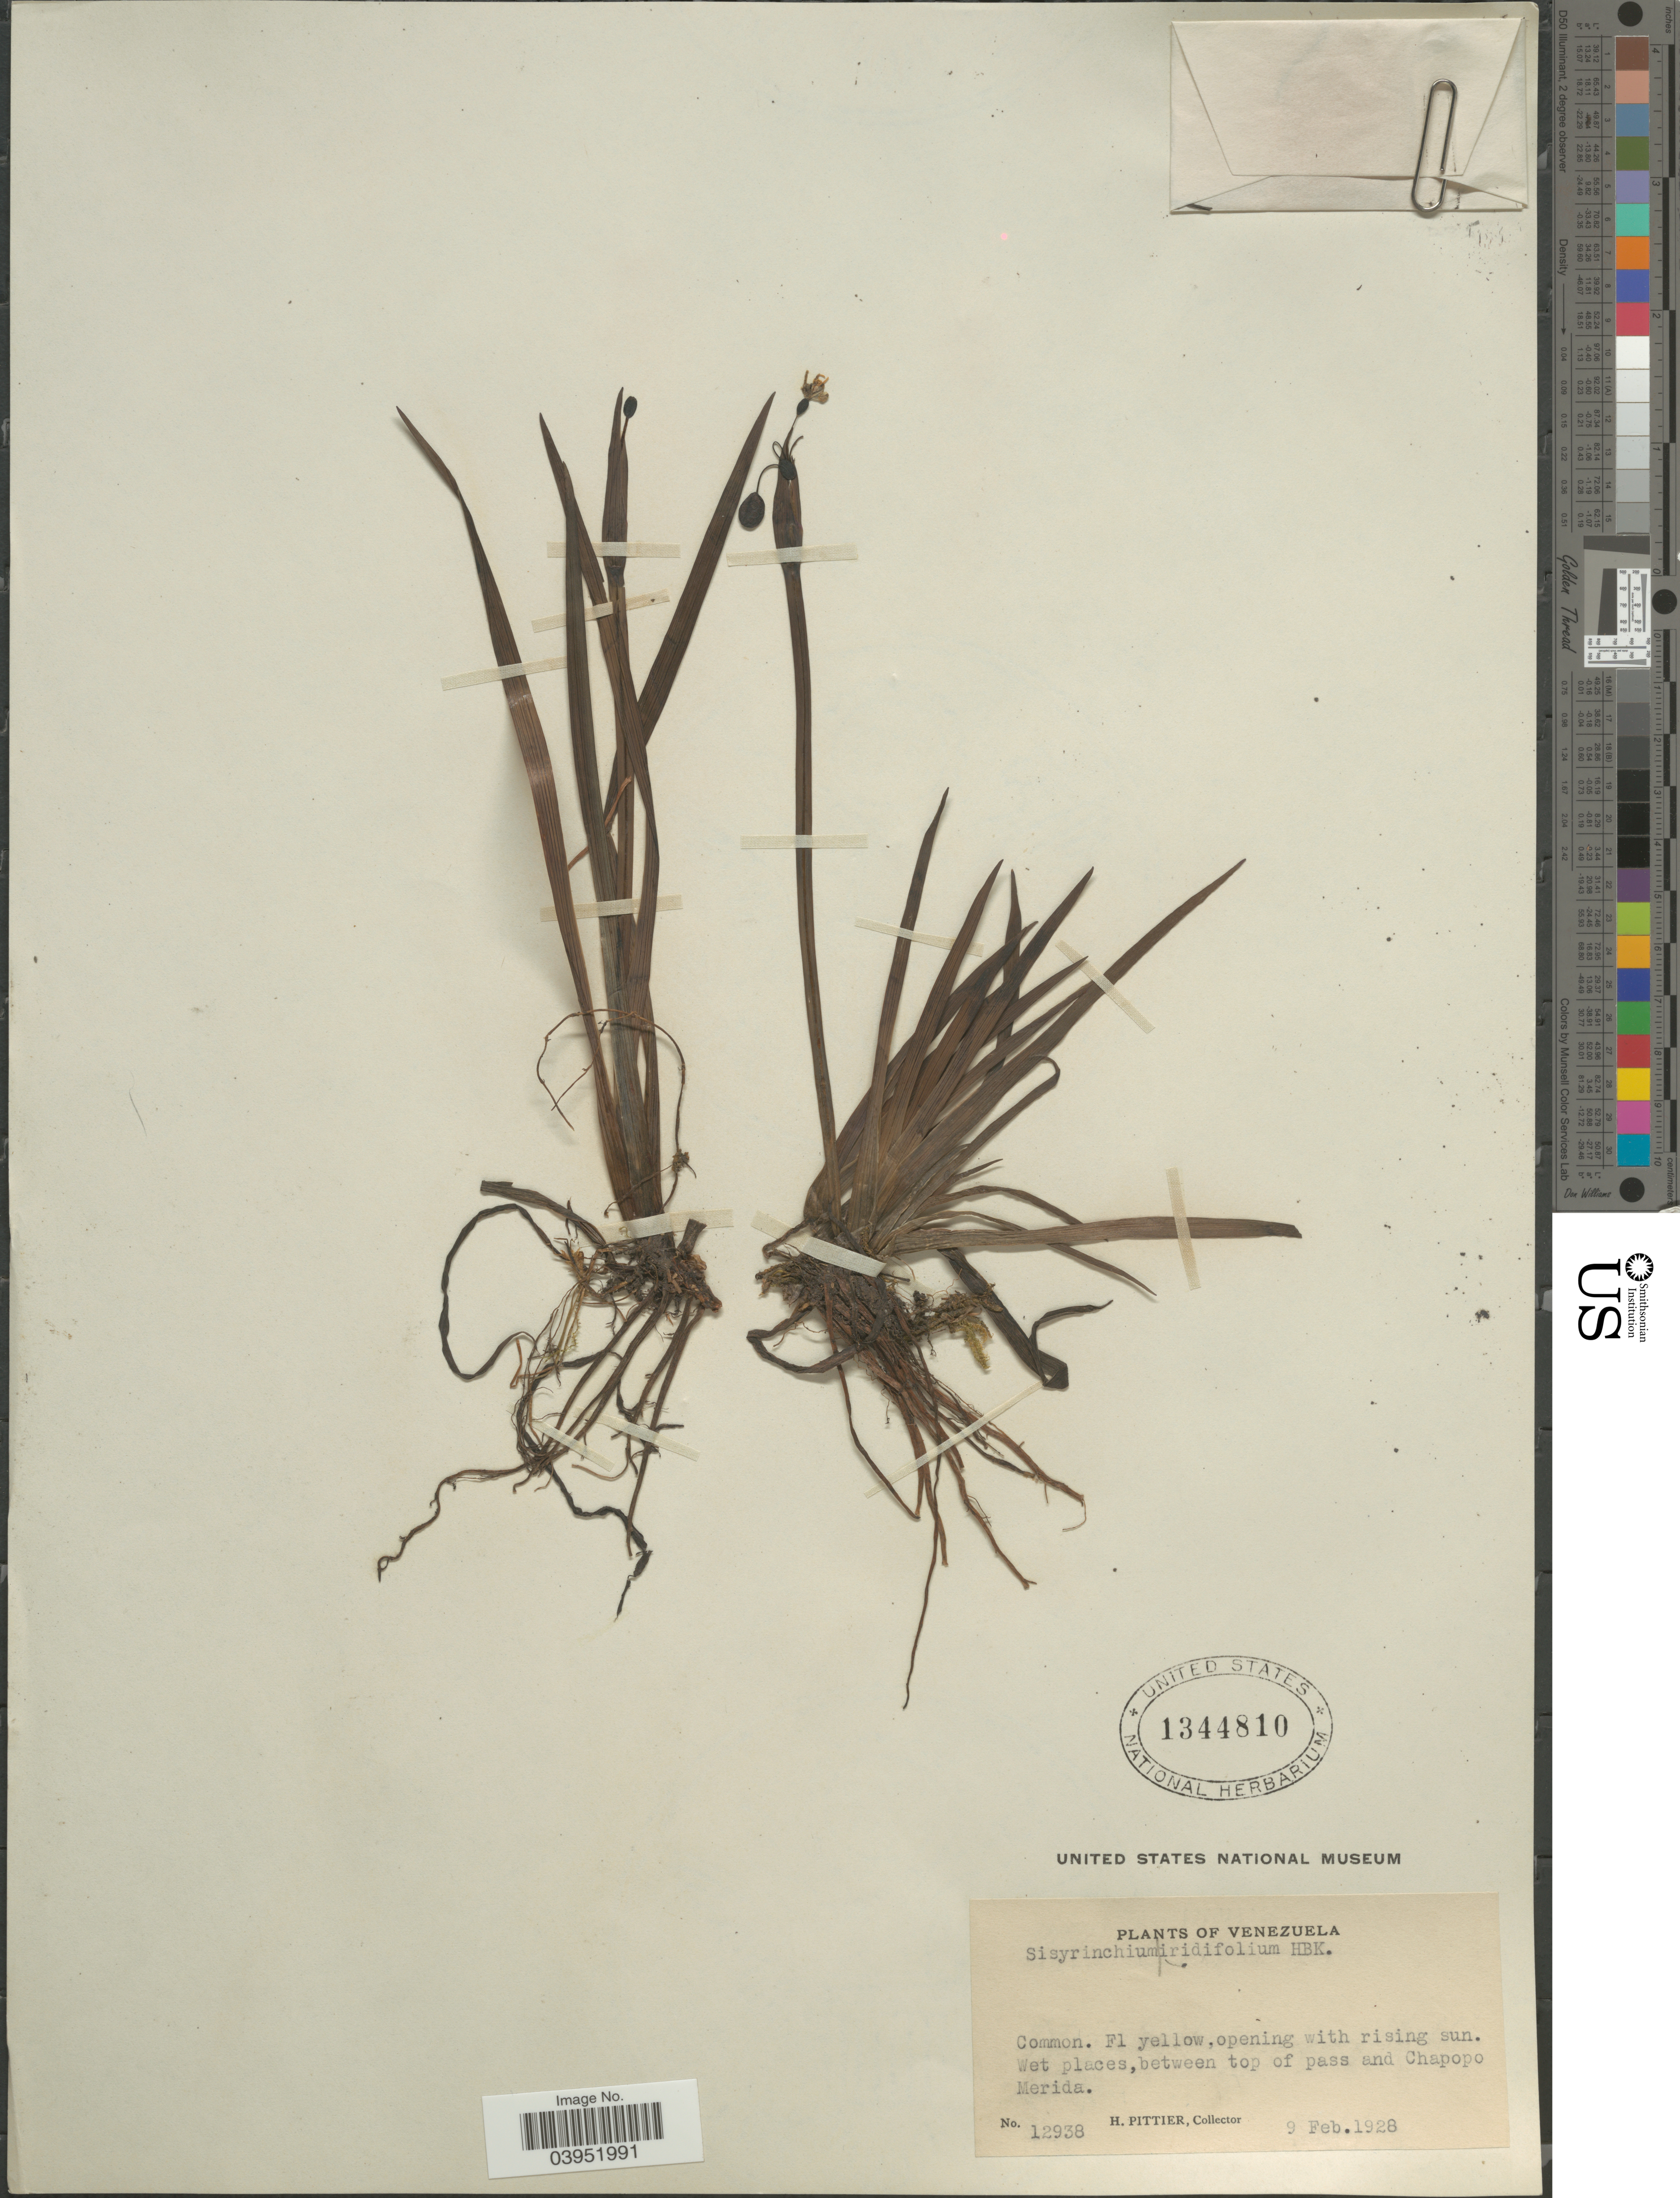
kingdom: Plantae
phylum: Tracheophyta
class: Liliopsida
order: Asparagales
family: Iridaceae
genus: Sisyrinchium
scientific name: Sisyrinchium bogotense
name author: Kunth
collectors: H. F. Pittier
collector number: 12938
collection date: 1928-02-09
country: Venezuela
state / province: Merida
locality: Between top of pass and Chapopo Merida.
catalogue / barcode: US 1344810